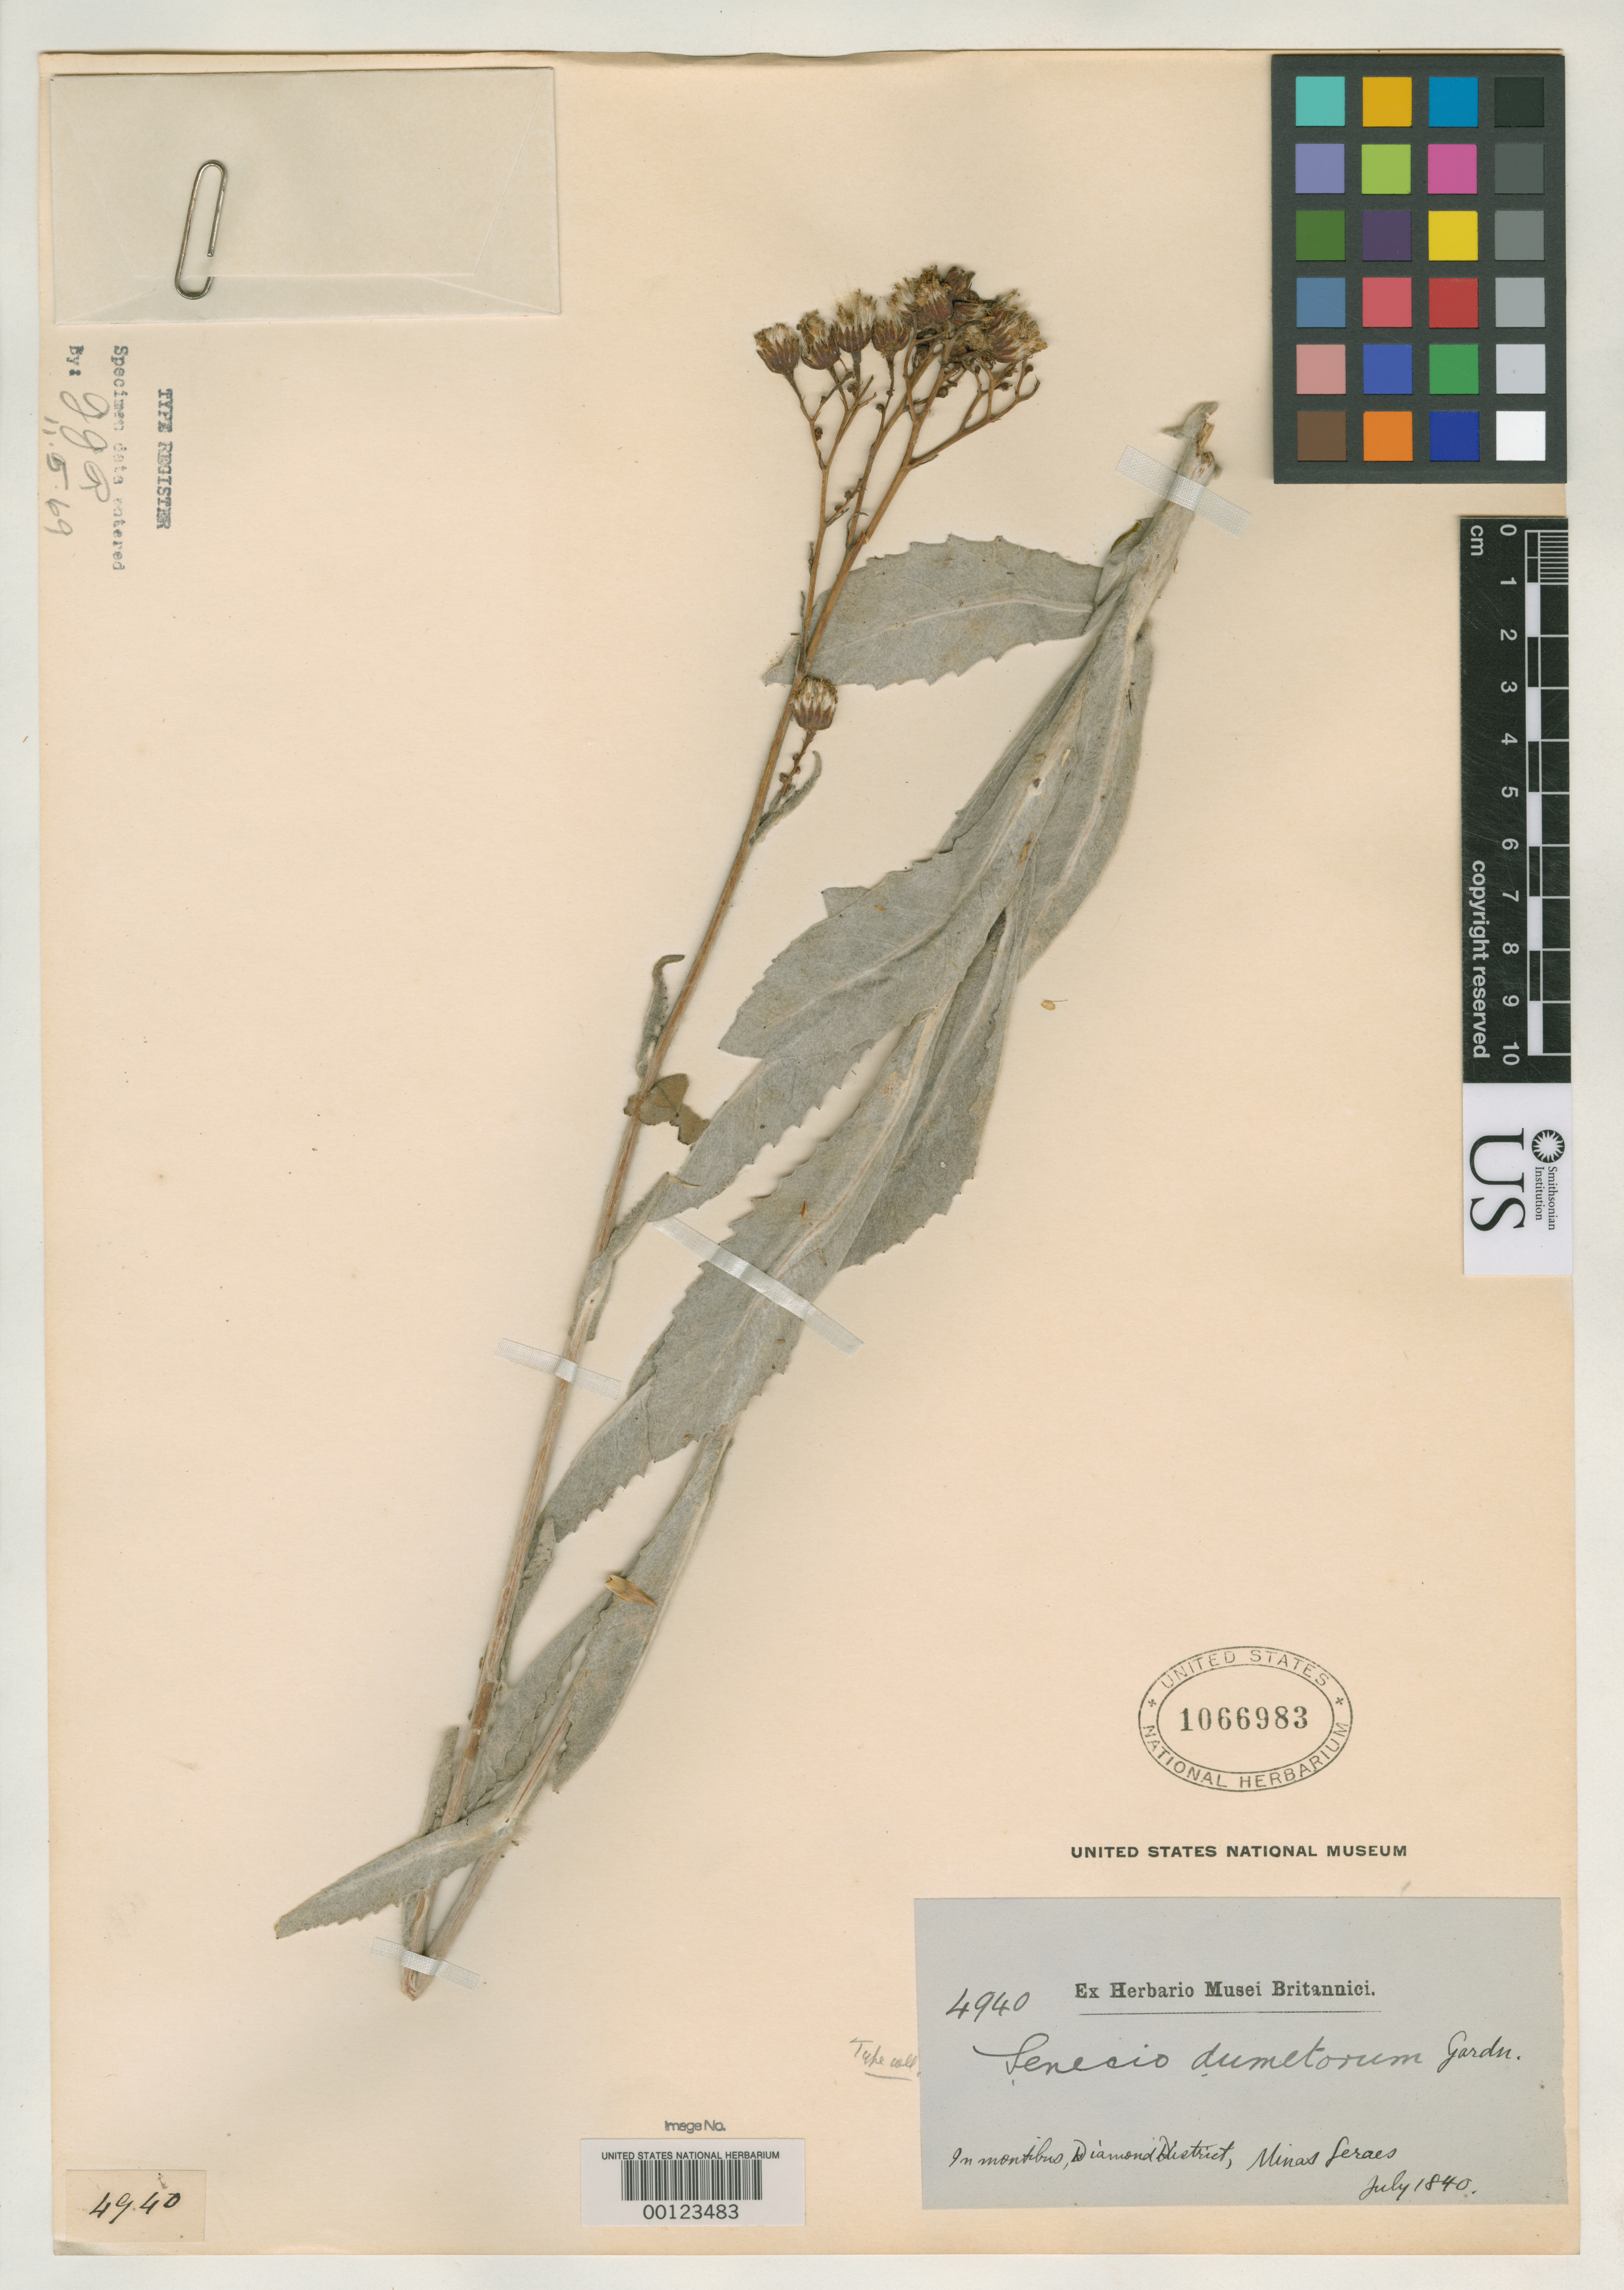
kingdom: Plantae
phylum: Tracheophyta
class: Magnoliopsida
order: Asterales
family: Asteraceae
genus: Senecio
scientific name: Senecio dumetorum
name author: Gardner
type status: Isotype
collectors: G. Gardner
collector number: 4940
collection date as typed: Jul 1840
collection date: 1840-07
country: Brazil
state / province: Minas Gerais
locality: Mountain range N of Diamond District.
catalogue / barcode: US 1066983